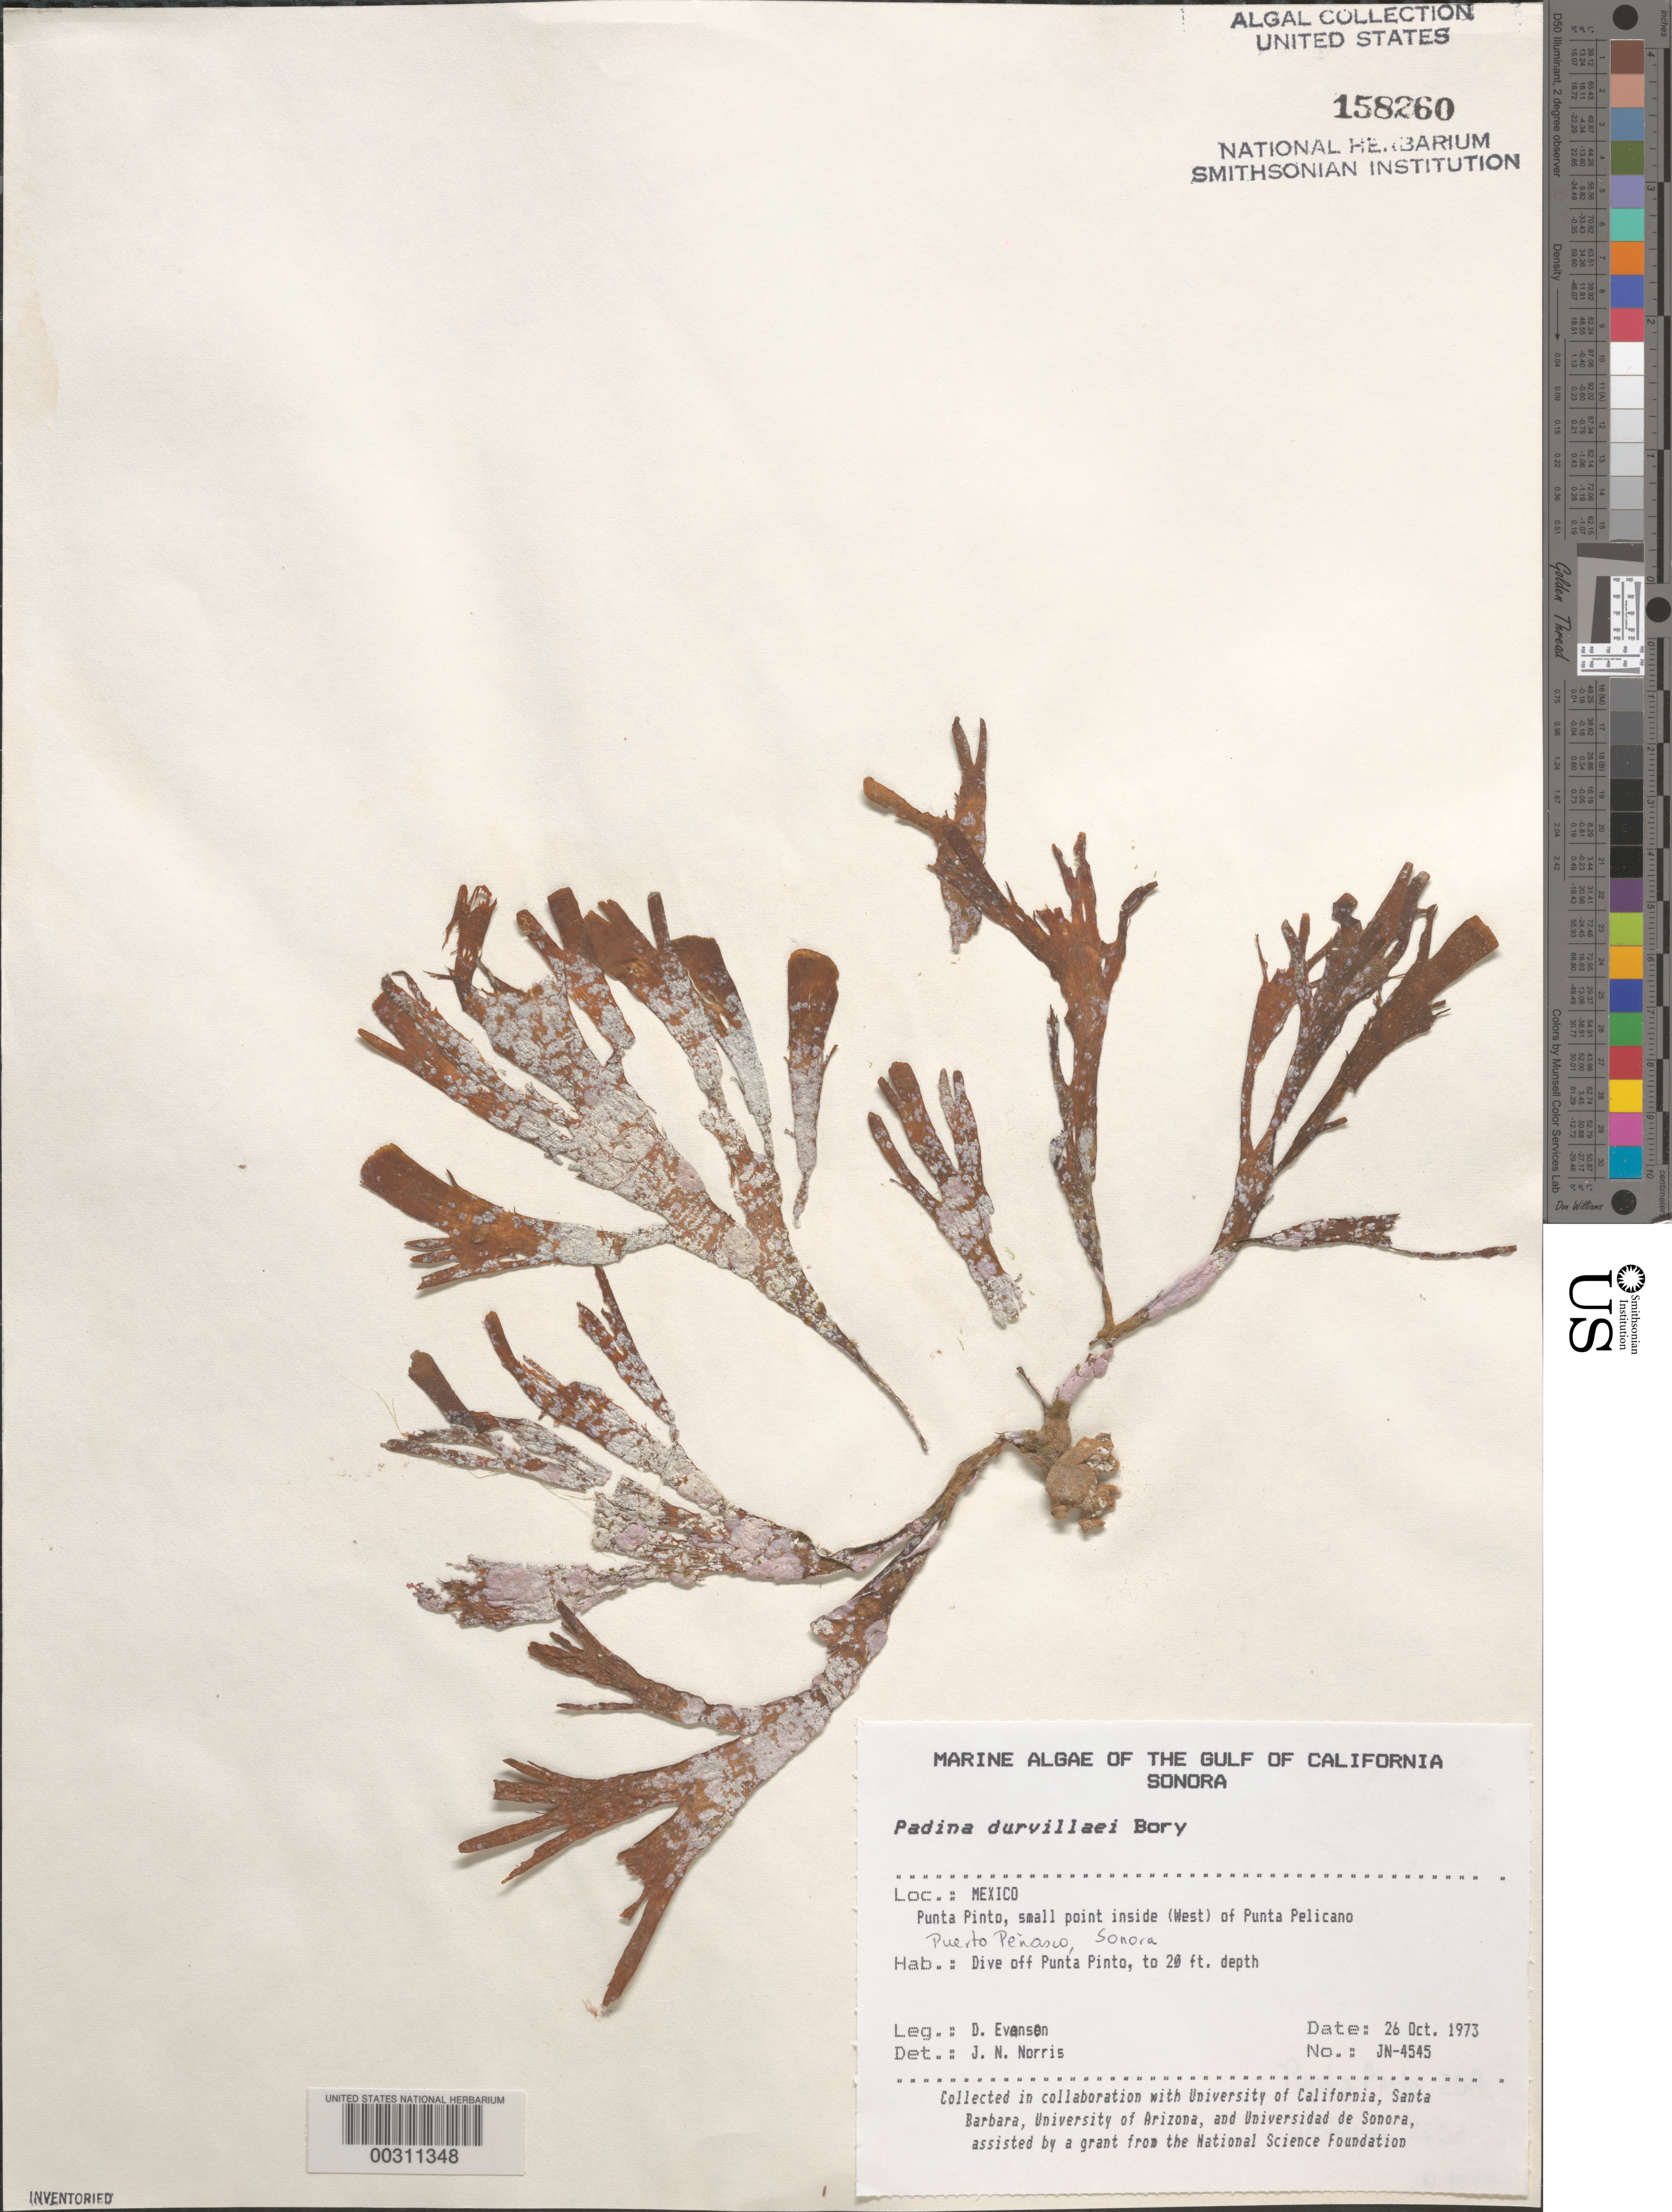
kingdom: Chromista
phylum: Ochrophyta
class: Phaeophyceae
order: Dictyotales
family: Dictyotaceae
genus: Padina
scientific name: Padina durvillaei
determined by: Norris, James N.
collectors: D. Evensen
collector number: JN-4545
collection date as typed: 26 Oct 1973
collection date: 1973-10-26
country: Mexico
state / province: Sonora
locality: Punta Pinto, west of Punta Pelicano, Puerto Penasco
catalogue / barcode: US 158260